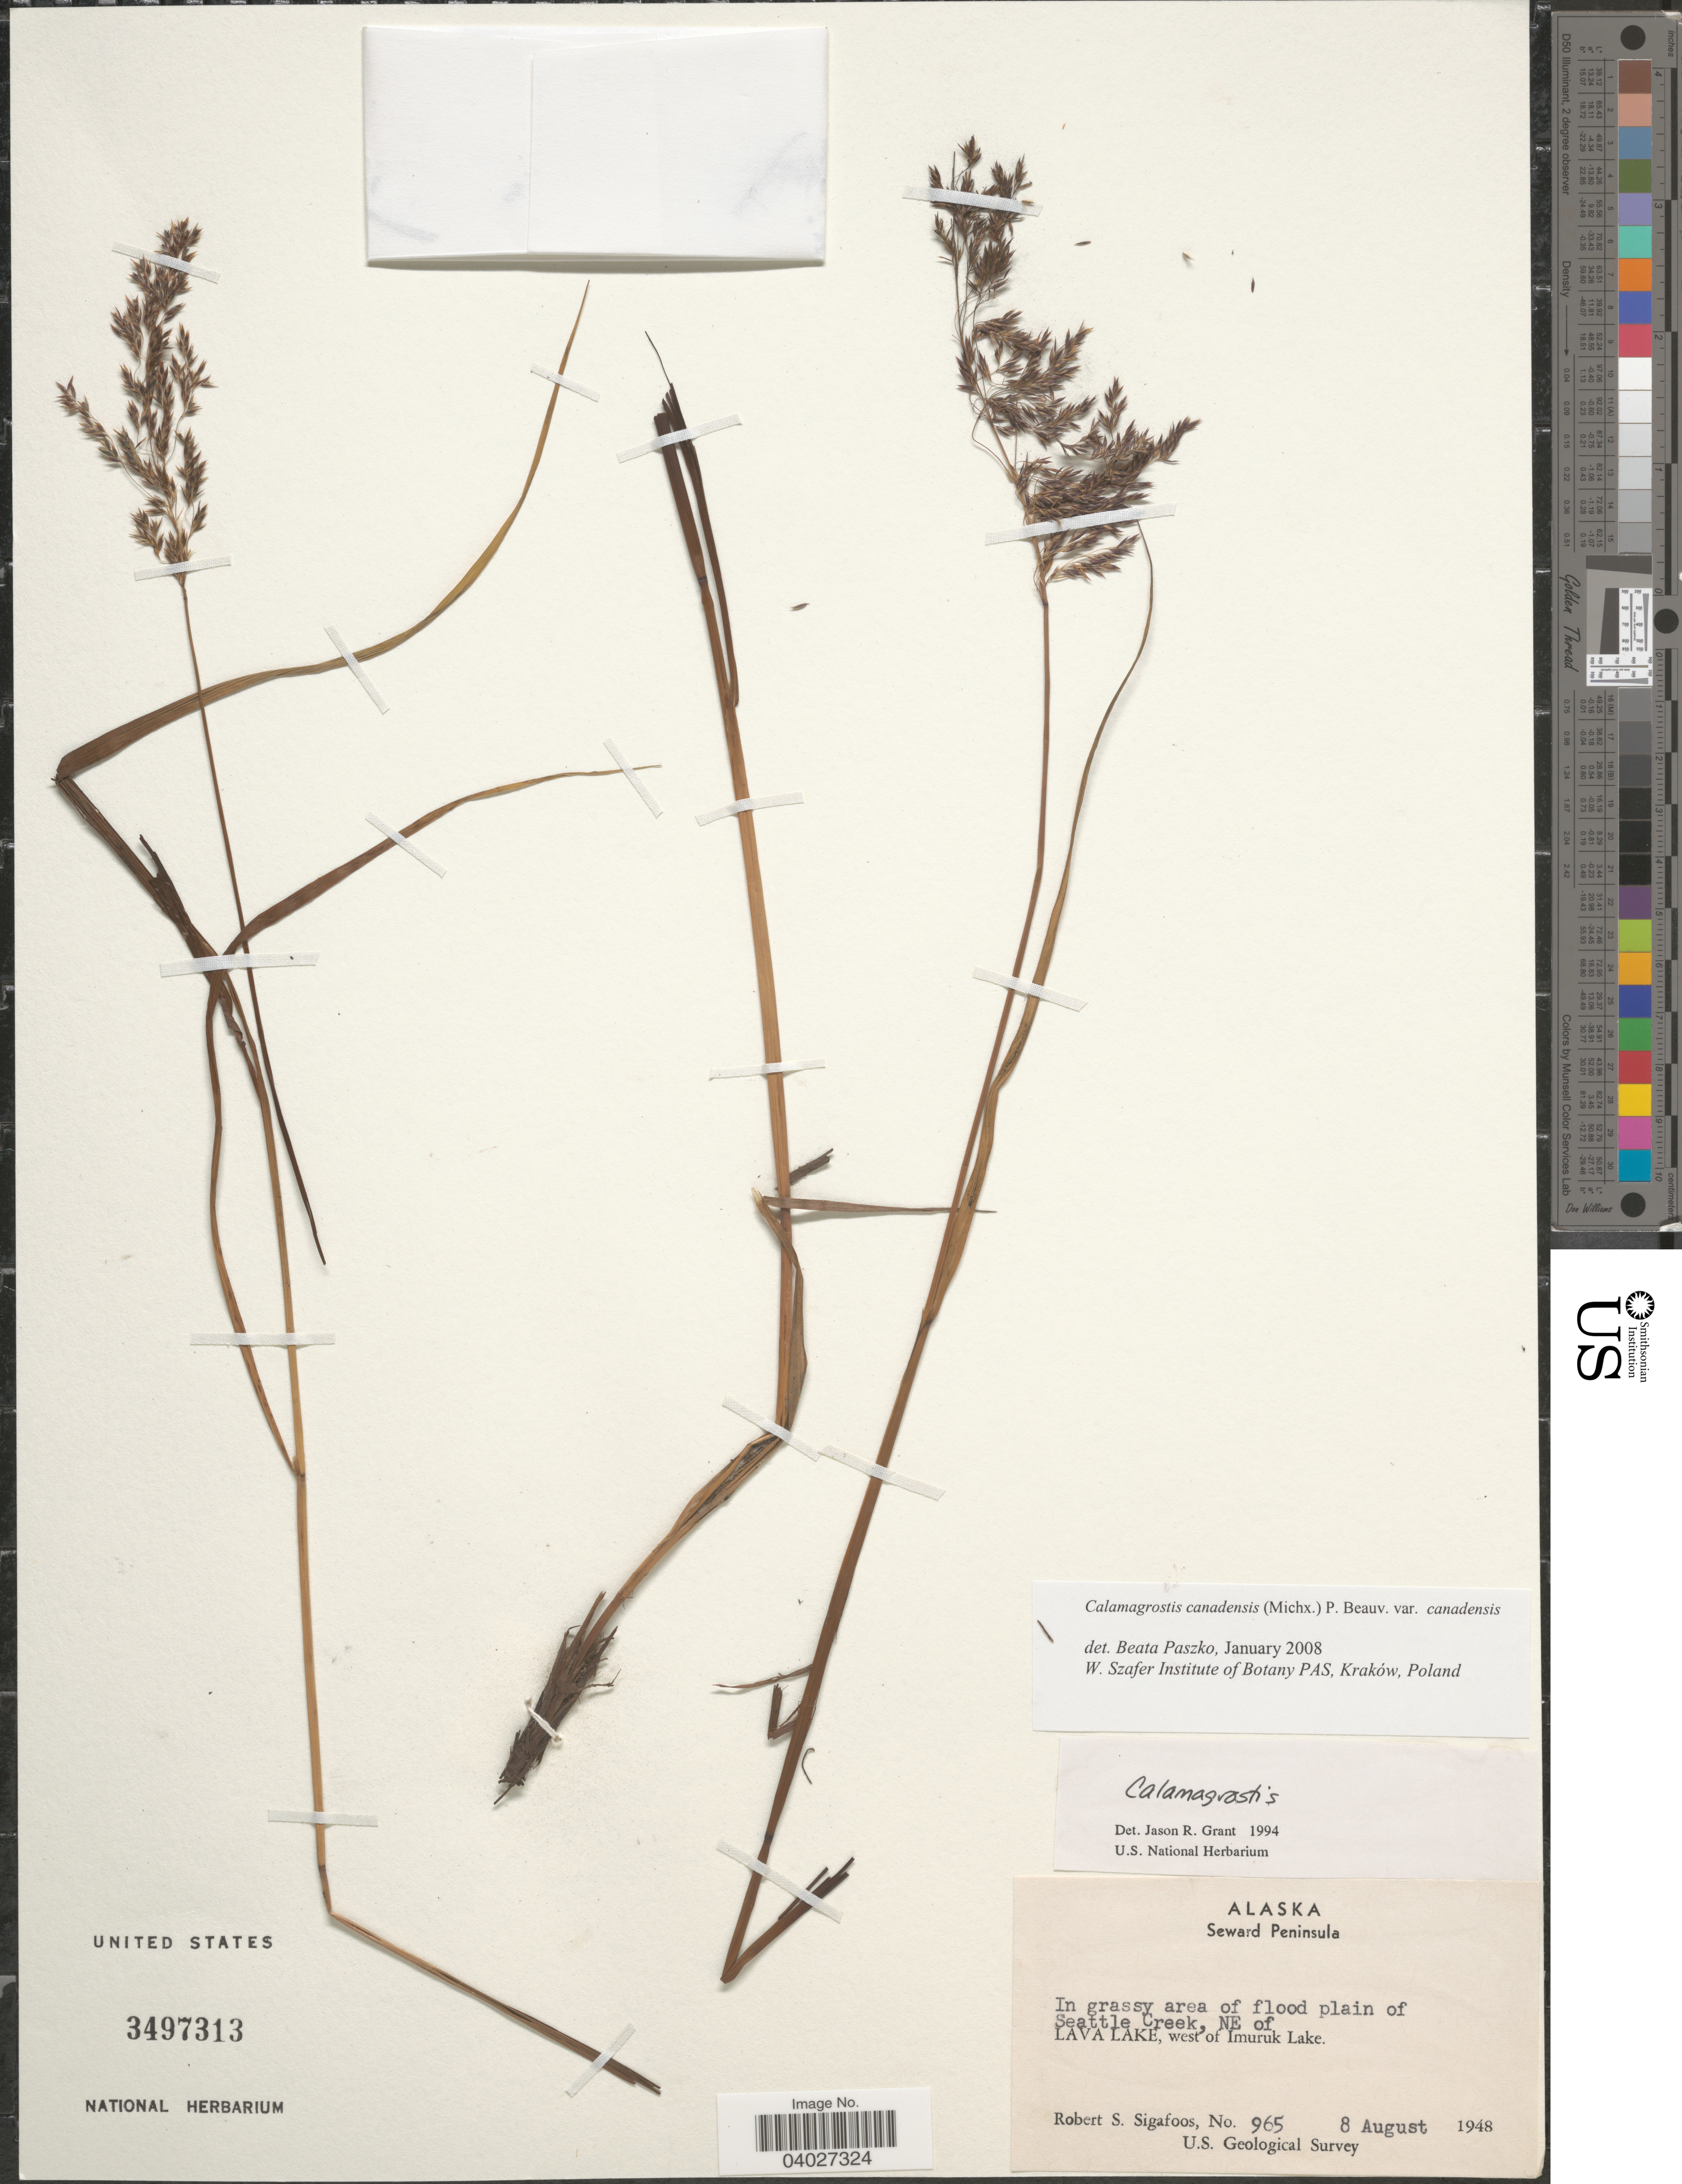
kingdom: Plantae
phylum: Tracheophyta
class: Liliopsida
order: Poales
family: Poaceae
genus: Calamagrostis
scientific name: Calamagrostis canadensis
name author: (Michx.) P. Beauv.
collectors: R. Sigafoos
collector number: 965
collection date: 1948-08-08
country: United States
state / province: Alaska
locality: Seward Peninsula. In grassy area of flood plain of Seattle Creek, NE of Lava Lake, west of Imuruk Lake.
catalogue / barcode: US 3497313